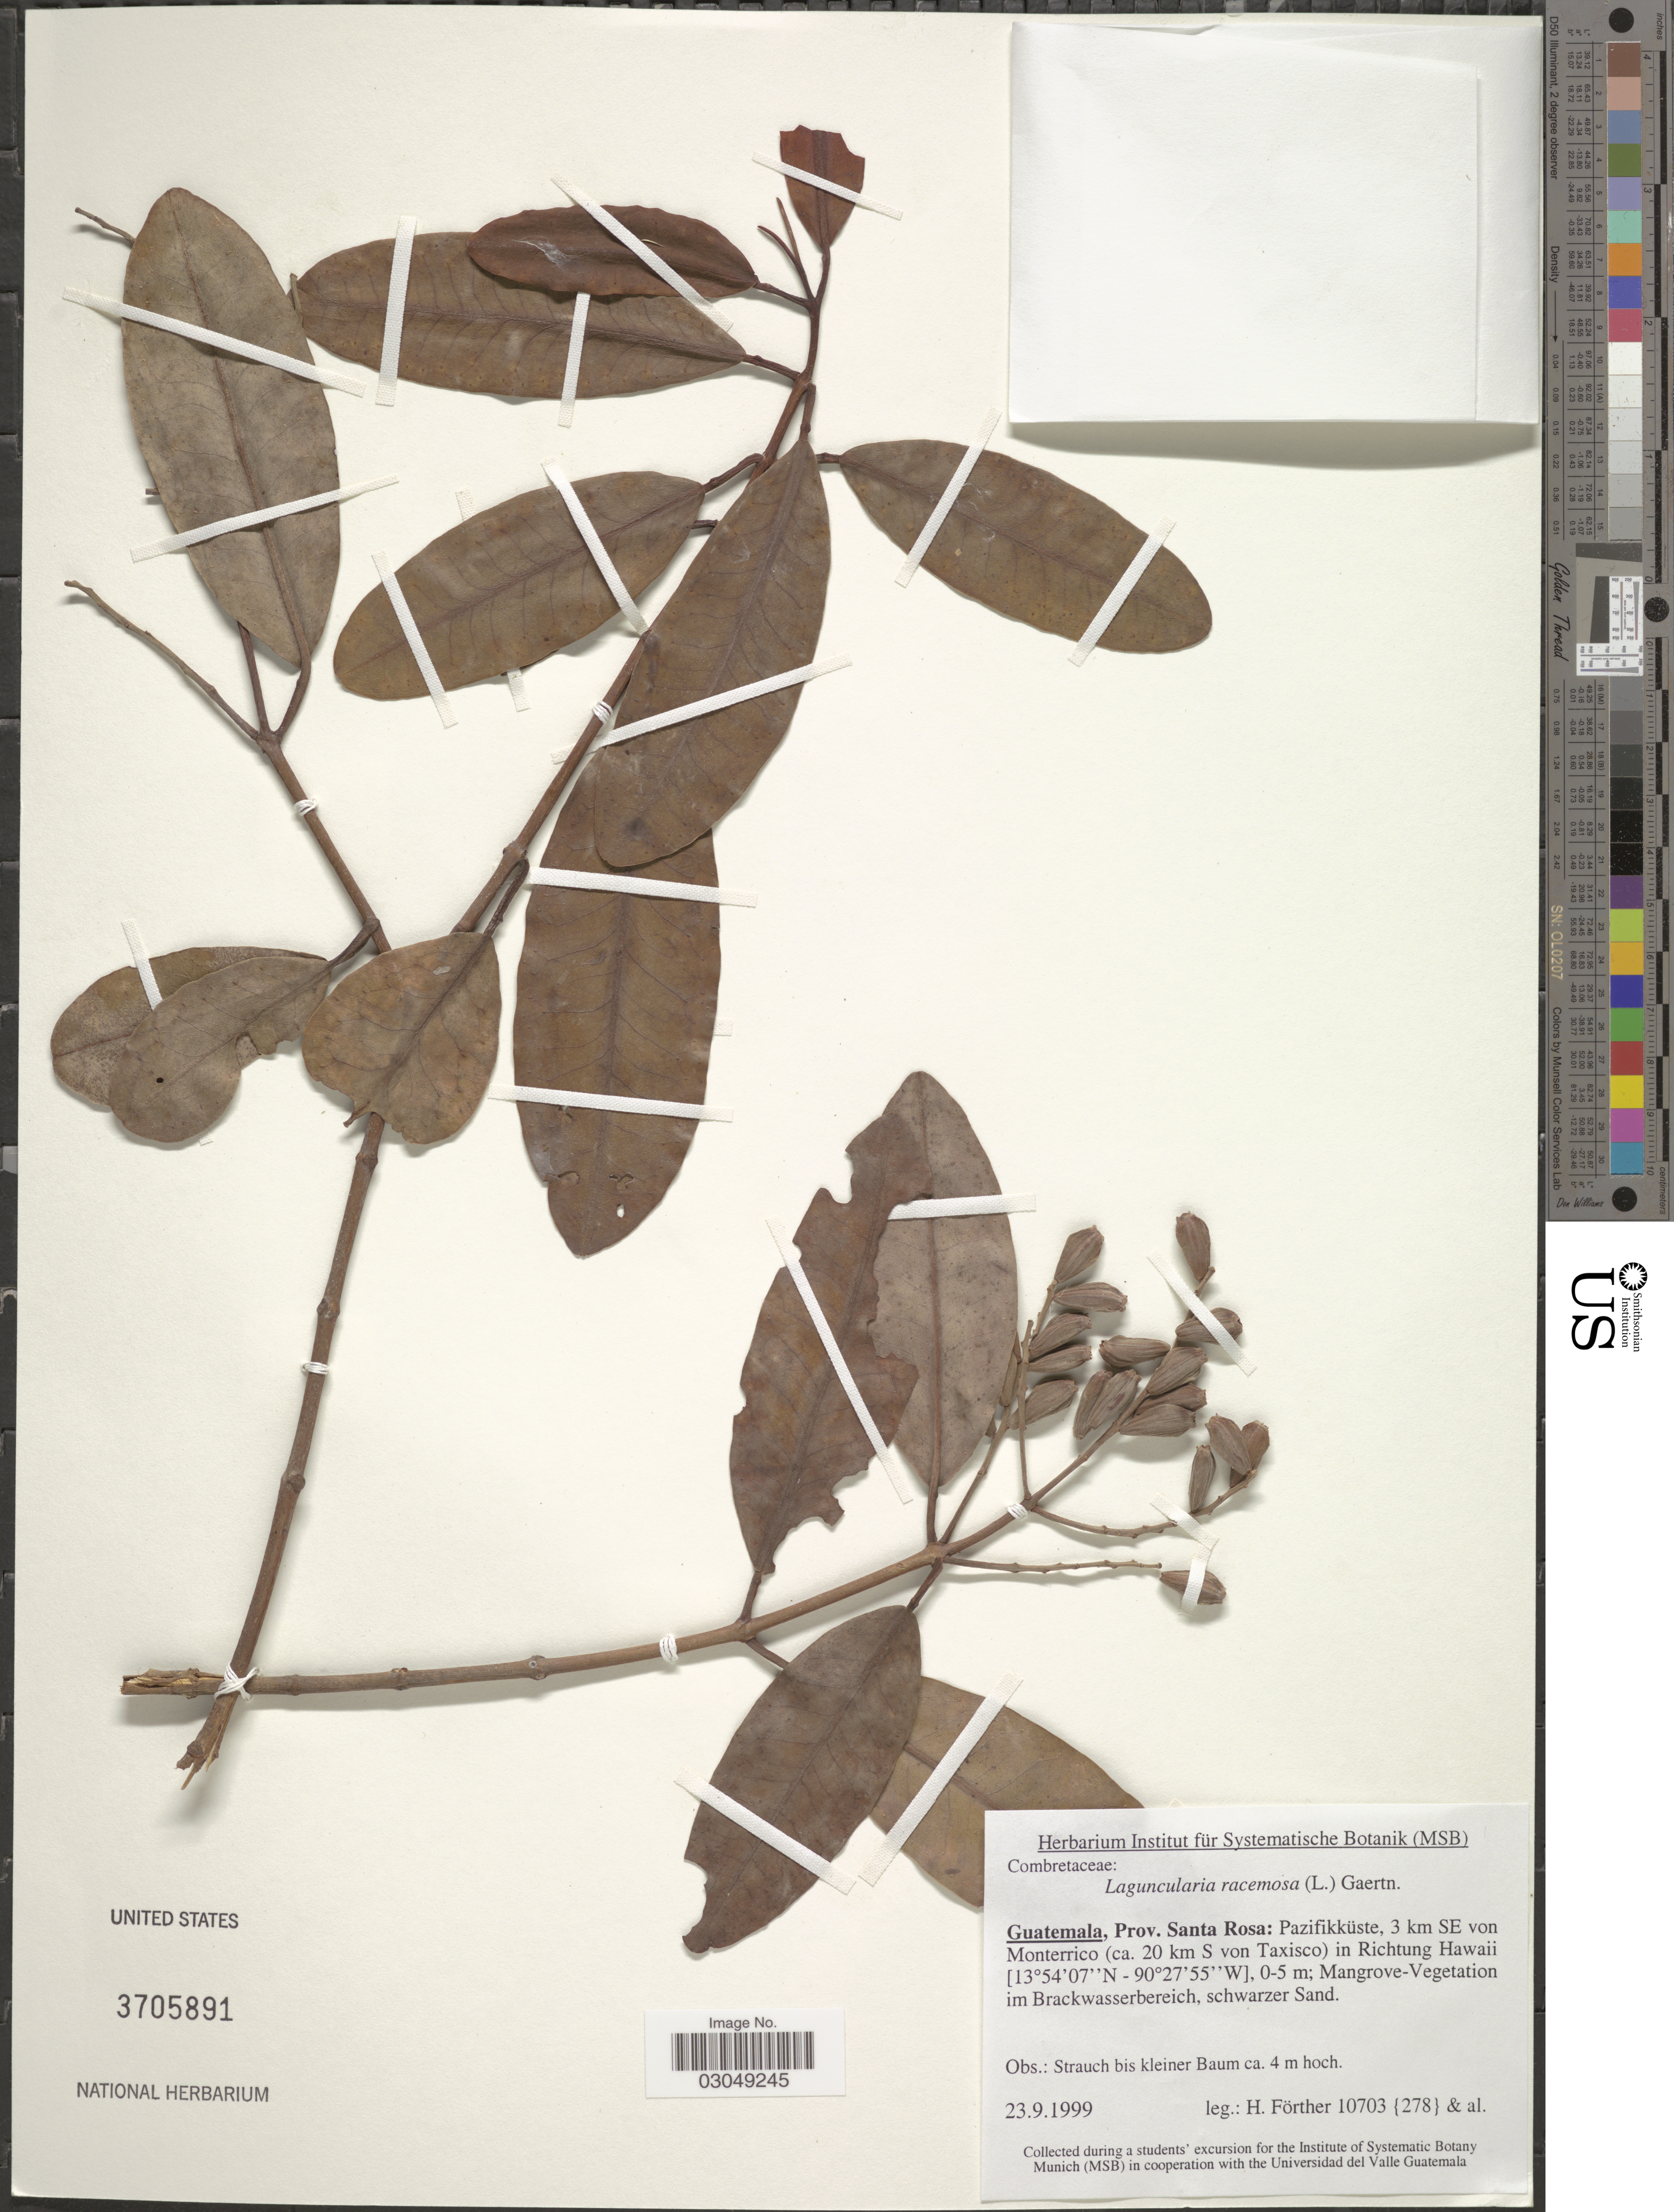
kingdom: Plantae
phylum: Tracheophyta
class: Magnoliopsida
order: Myrtales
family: Combretaceae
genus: Laguncularia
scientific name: Laguncularia racemosa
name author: (L.) C.F. Gaertn.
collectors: H. Förther & et al.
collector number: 10703 {278}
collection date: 1999-09-23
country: Guatemala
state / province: Santa Rosa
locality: Pazifikküste, 3 km SE von Monterrico (ca. 20 km S von Taxisco) in Richting Hawaii.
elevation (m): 0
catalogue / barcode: US 3705891